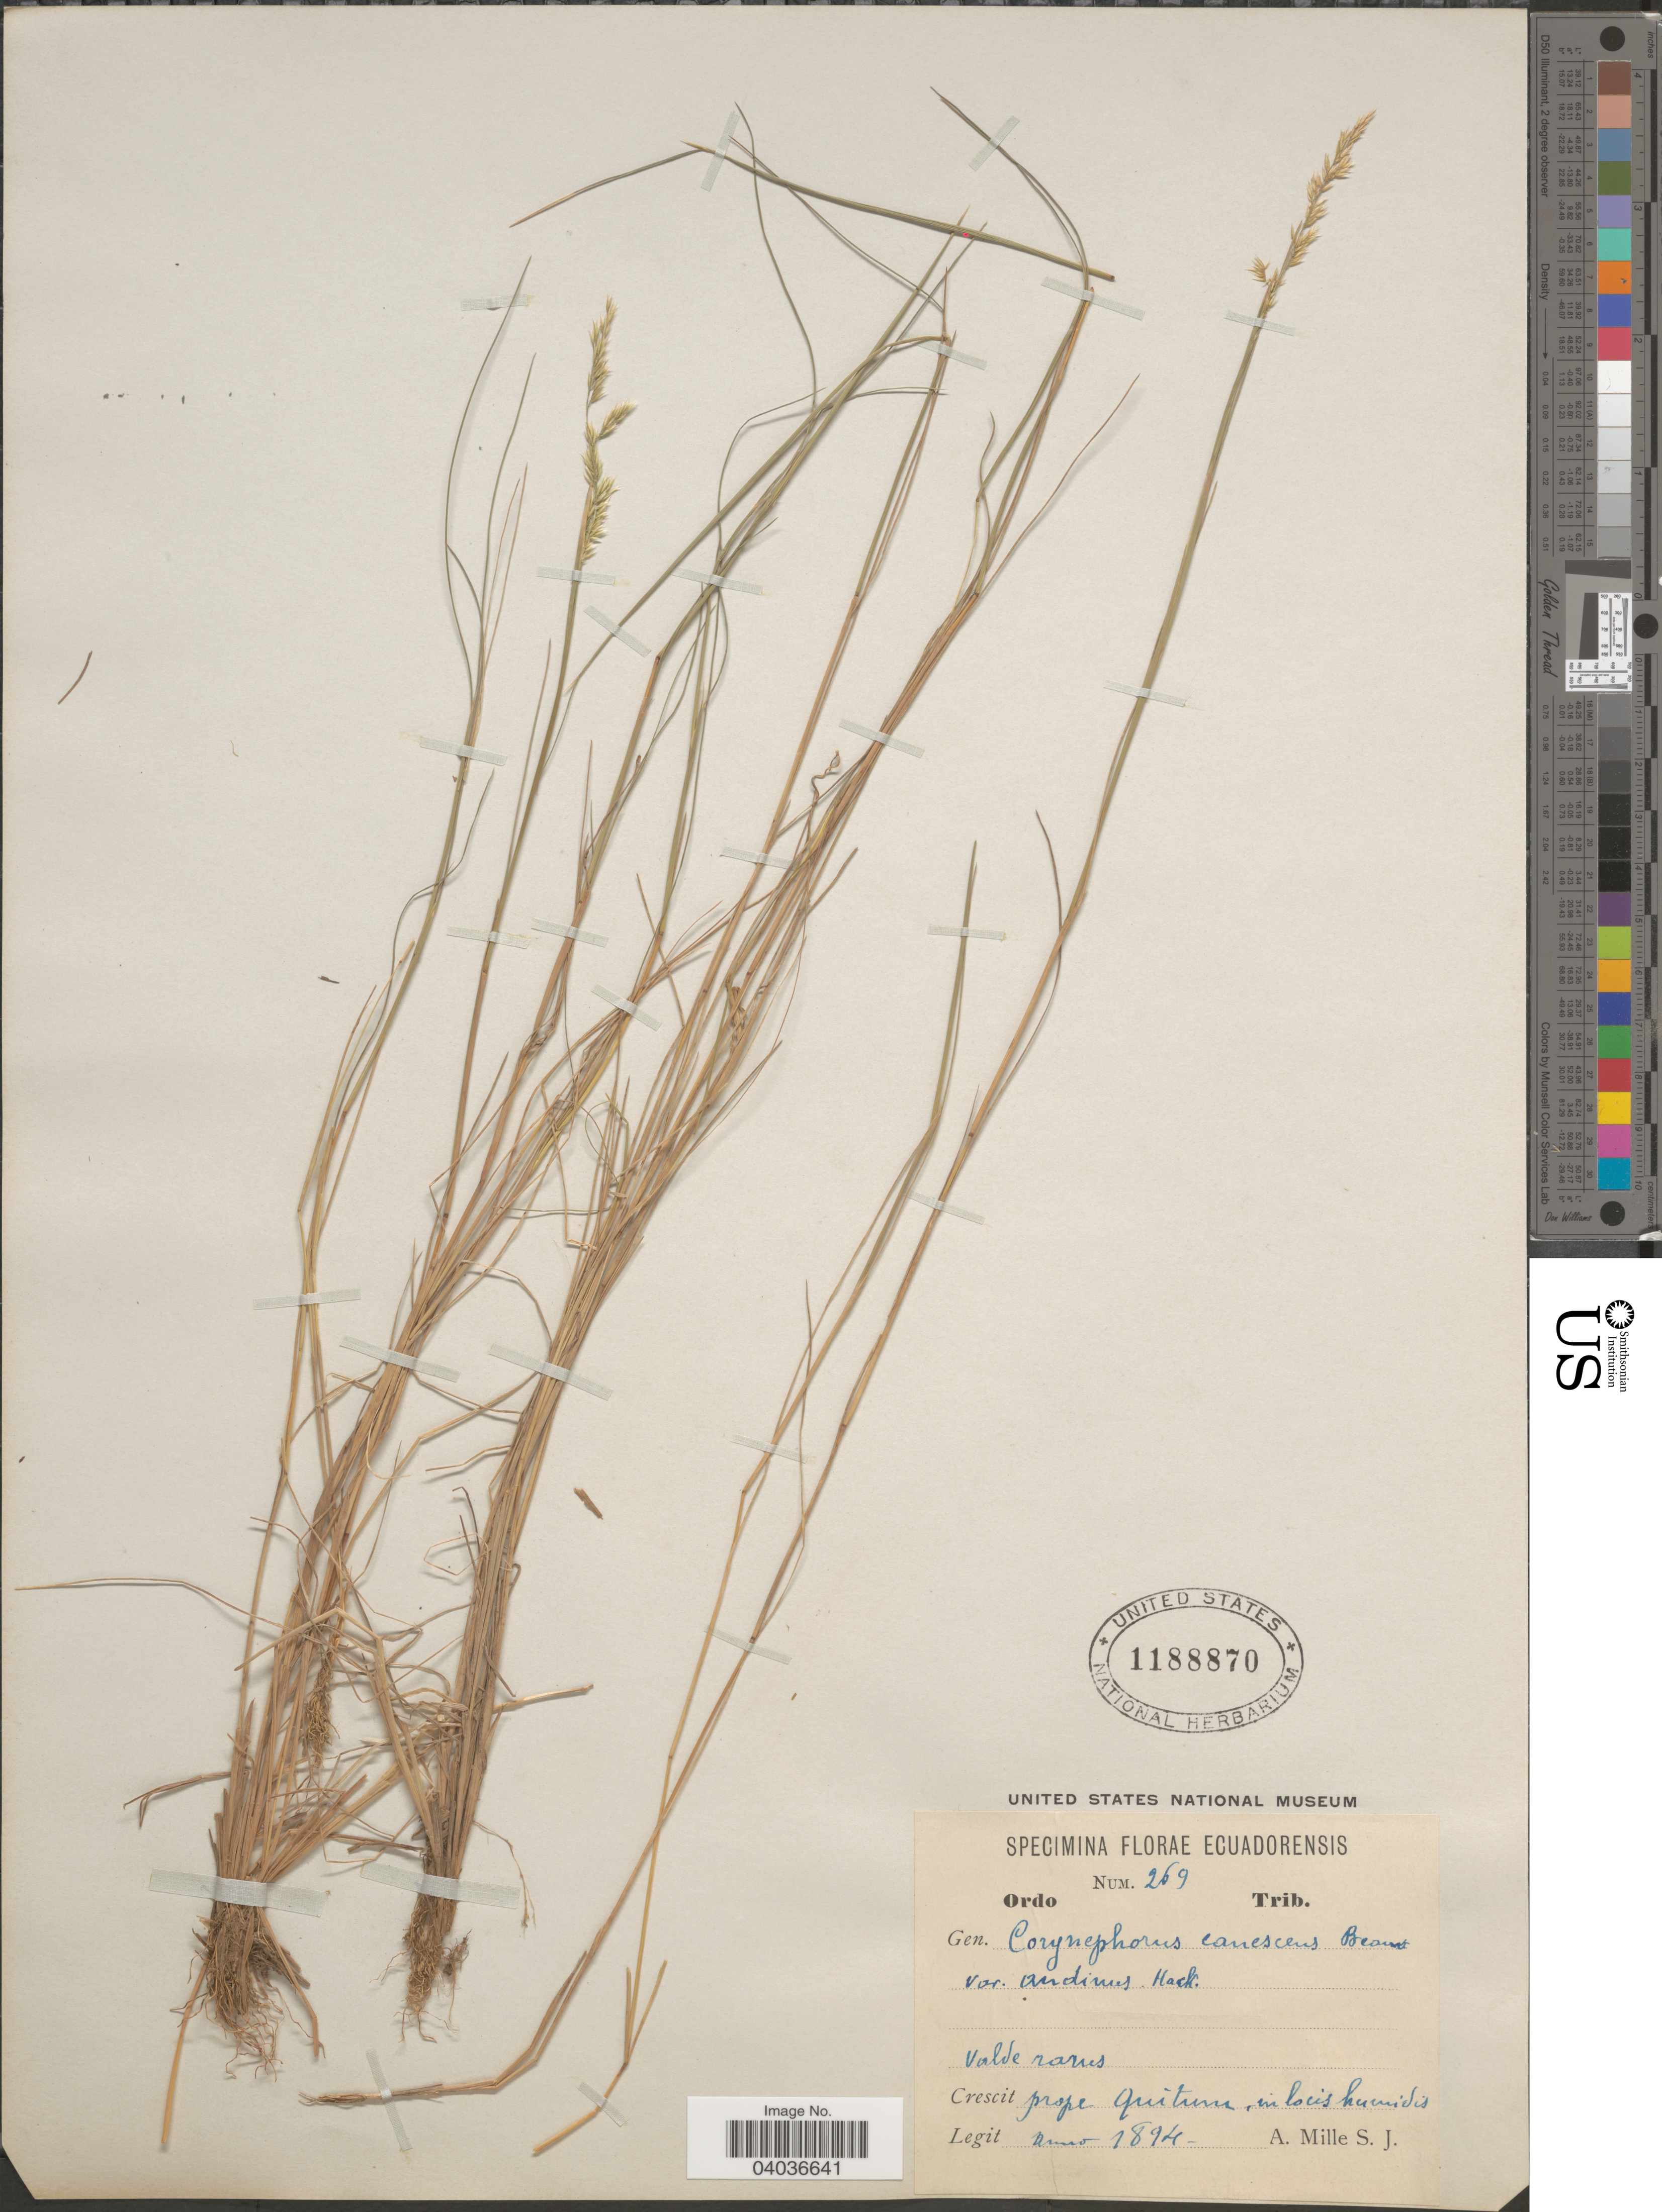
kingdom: Plantae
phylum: Tracheophyta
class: Liliopsida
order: Poales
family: Poaceae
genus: Corynephorus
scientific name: Corynephorus canescens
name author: (L, MEL) P. Beauv.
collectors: A. Mille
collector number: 269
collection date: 1894-06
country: Ecuador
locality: Prope Quituns, in locis humidis.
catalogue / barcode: US 1188870